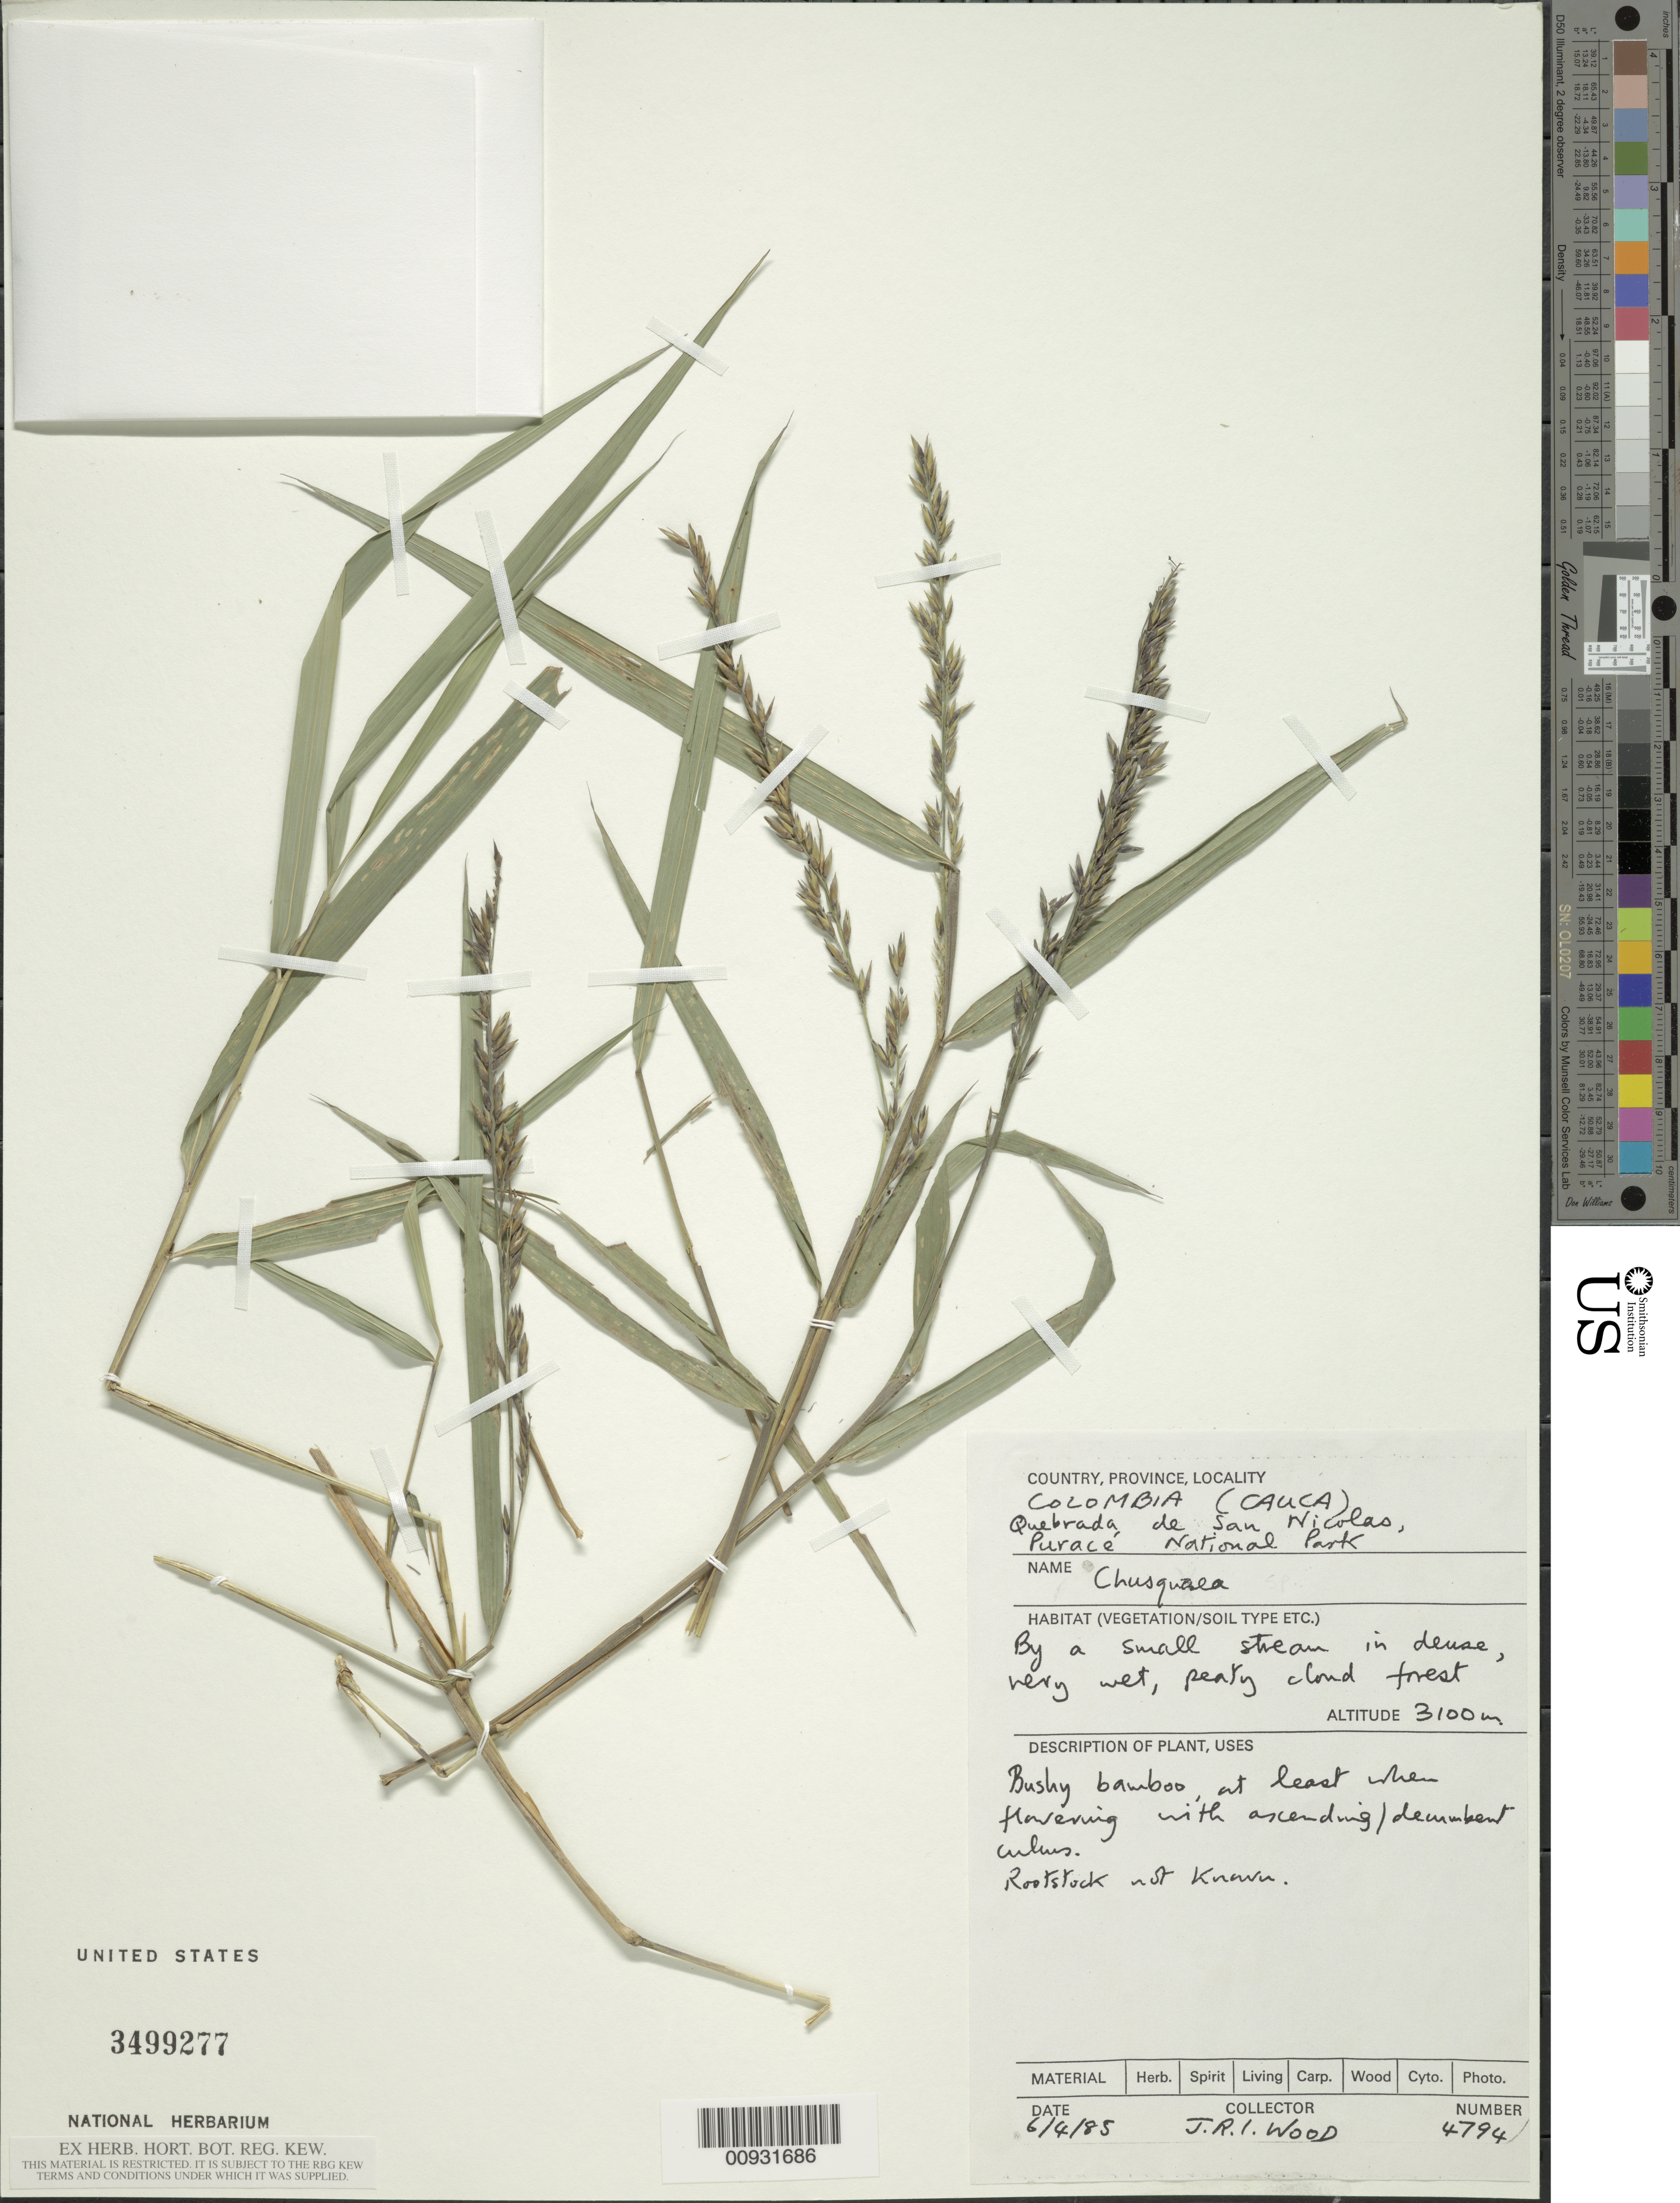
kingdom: Plantae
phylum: Tracheophyta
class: Liliopsida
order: Poales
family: Poaceae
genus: Chusquea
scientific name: Chusquea sp.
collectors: J. R. I. Wood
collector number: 4794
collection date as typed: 06 Apr 1985 or 04 Jun 1985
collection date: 1985-04-06 or 1985-06-04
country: Colombia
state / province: Cauca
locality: Quebrada de San Nicolas, Purace Nat'l Park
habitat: By a small stream in dense, very wet, peaty cloud forest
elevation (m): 3100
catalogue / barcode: US 3499277